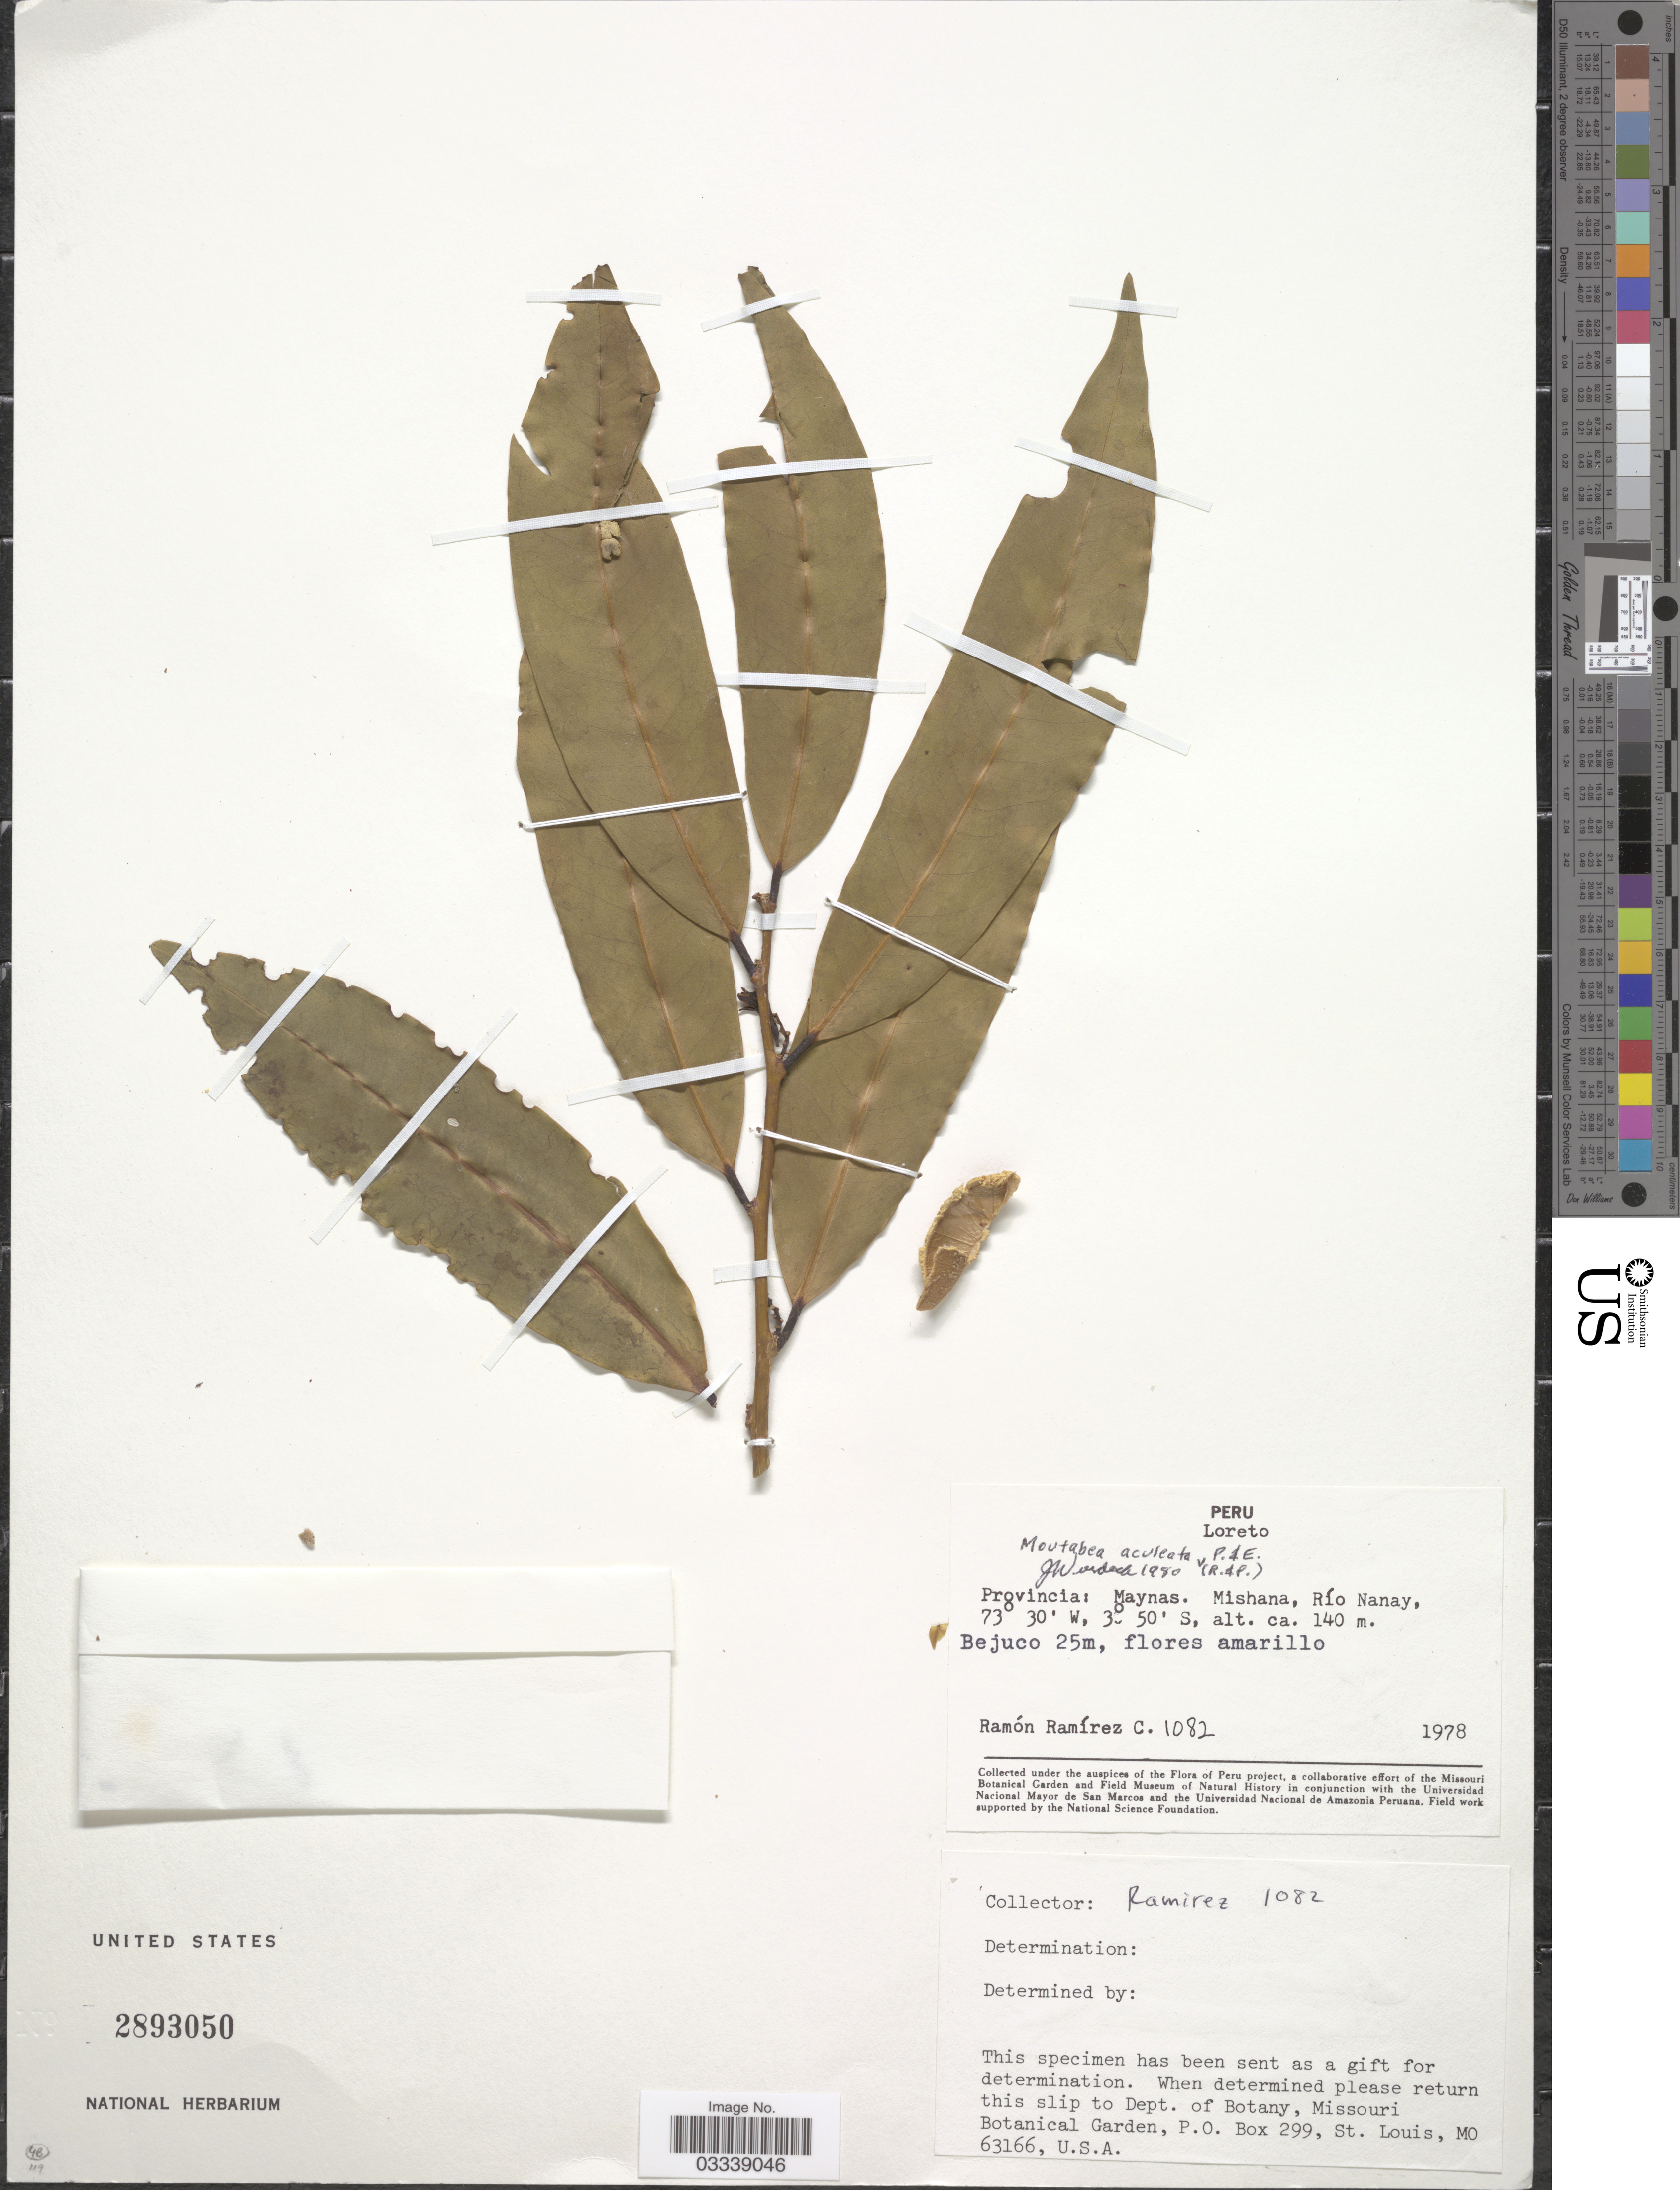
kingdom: Plantae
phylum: Tracheophyta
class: Magnoliopsida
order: Fabales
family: Polygalaceae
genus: Moutabea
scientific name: Moutabea aculeata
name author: Ruiz & Pav.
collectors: R. Ramírez C.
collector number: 1082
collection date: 1978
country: Peru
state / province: Loreto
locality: Provincia: Maynas. Mishana, Río Nanay.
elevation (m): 140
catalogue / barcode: US 2893050